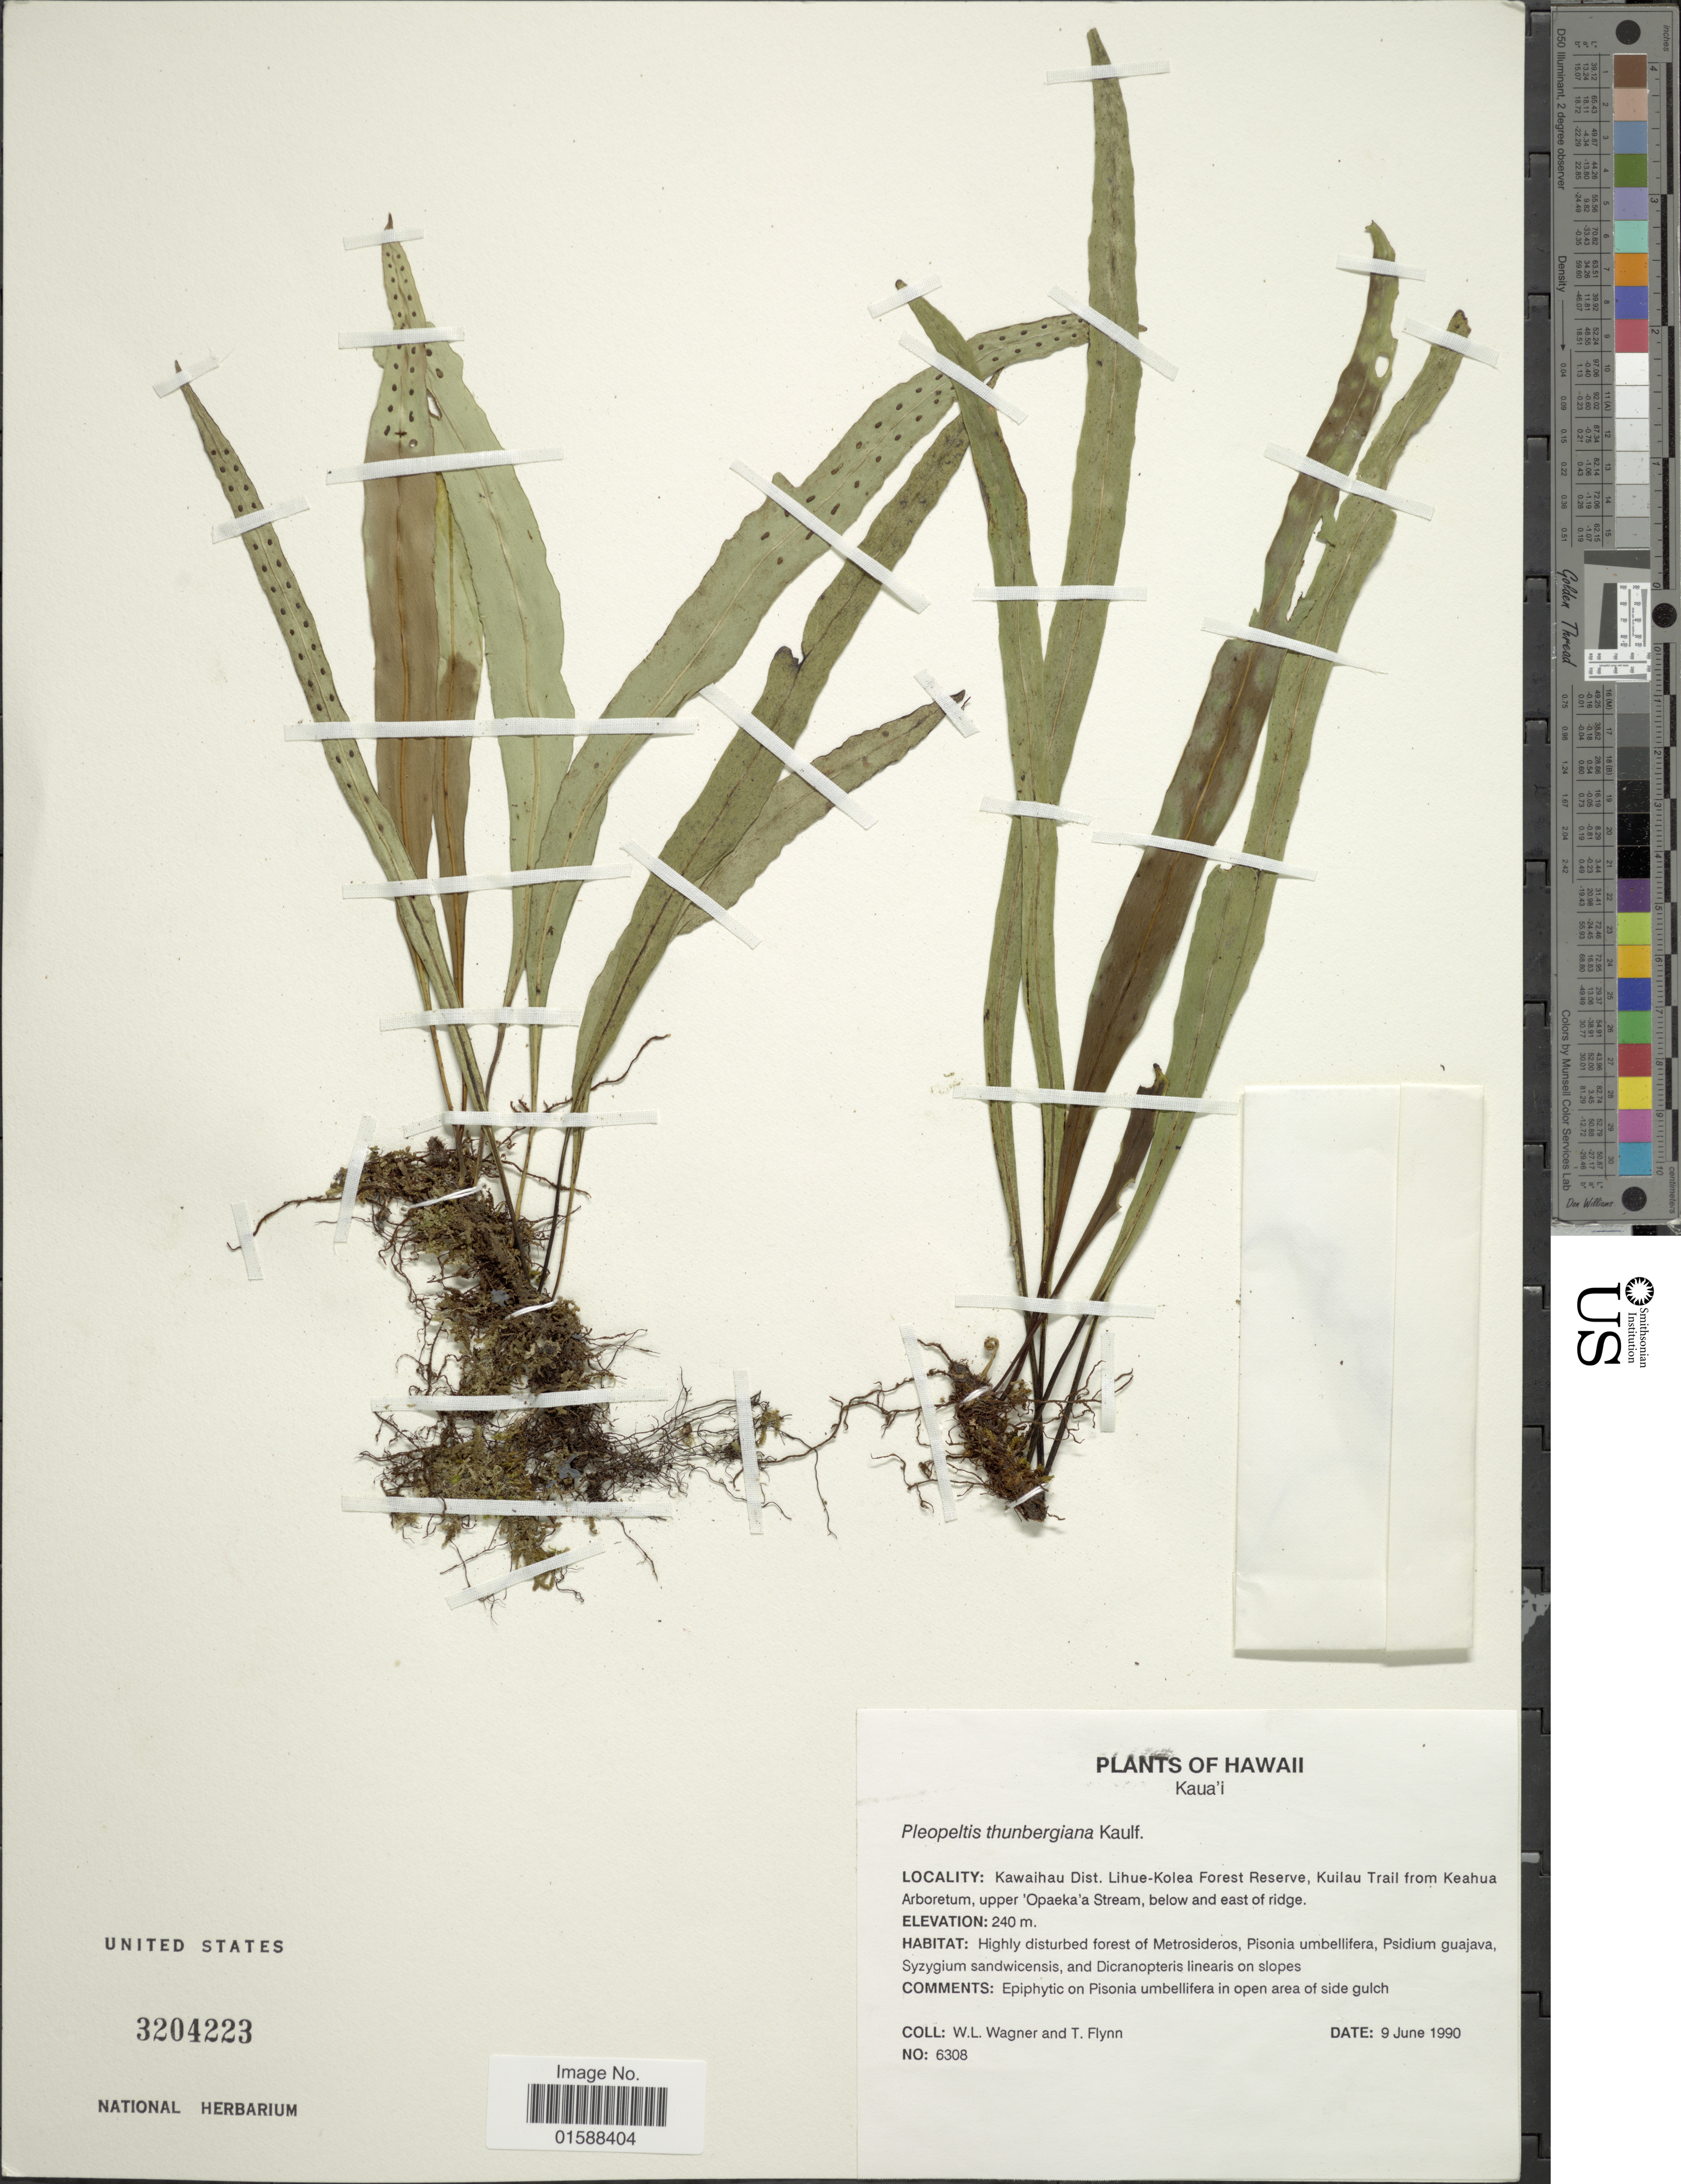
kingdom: Plantae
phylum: Tracheophyta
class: Polypodiopsida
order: Polypodiales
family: Polypodiaceae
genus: Lepisorus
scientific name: Lepisorus thunbergianus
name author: (Kaulf.) Ching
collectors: W. L. Wagner & T. Flynn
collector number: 6308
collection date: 1990-06-09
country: United States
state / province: Hawaii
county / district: Kauai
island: Kaua'i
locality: Kawaihau Dist. Lihue-Kolea Forest Reserve, Kuilau Trail from Keahua Arboretum, upper 'Opaeka'a Stream, below and east of ridge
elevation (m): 240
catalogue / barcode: US 3204223